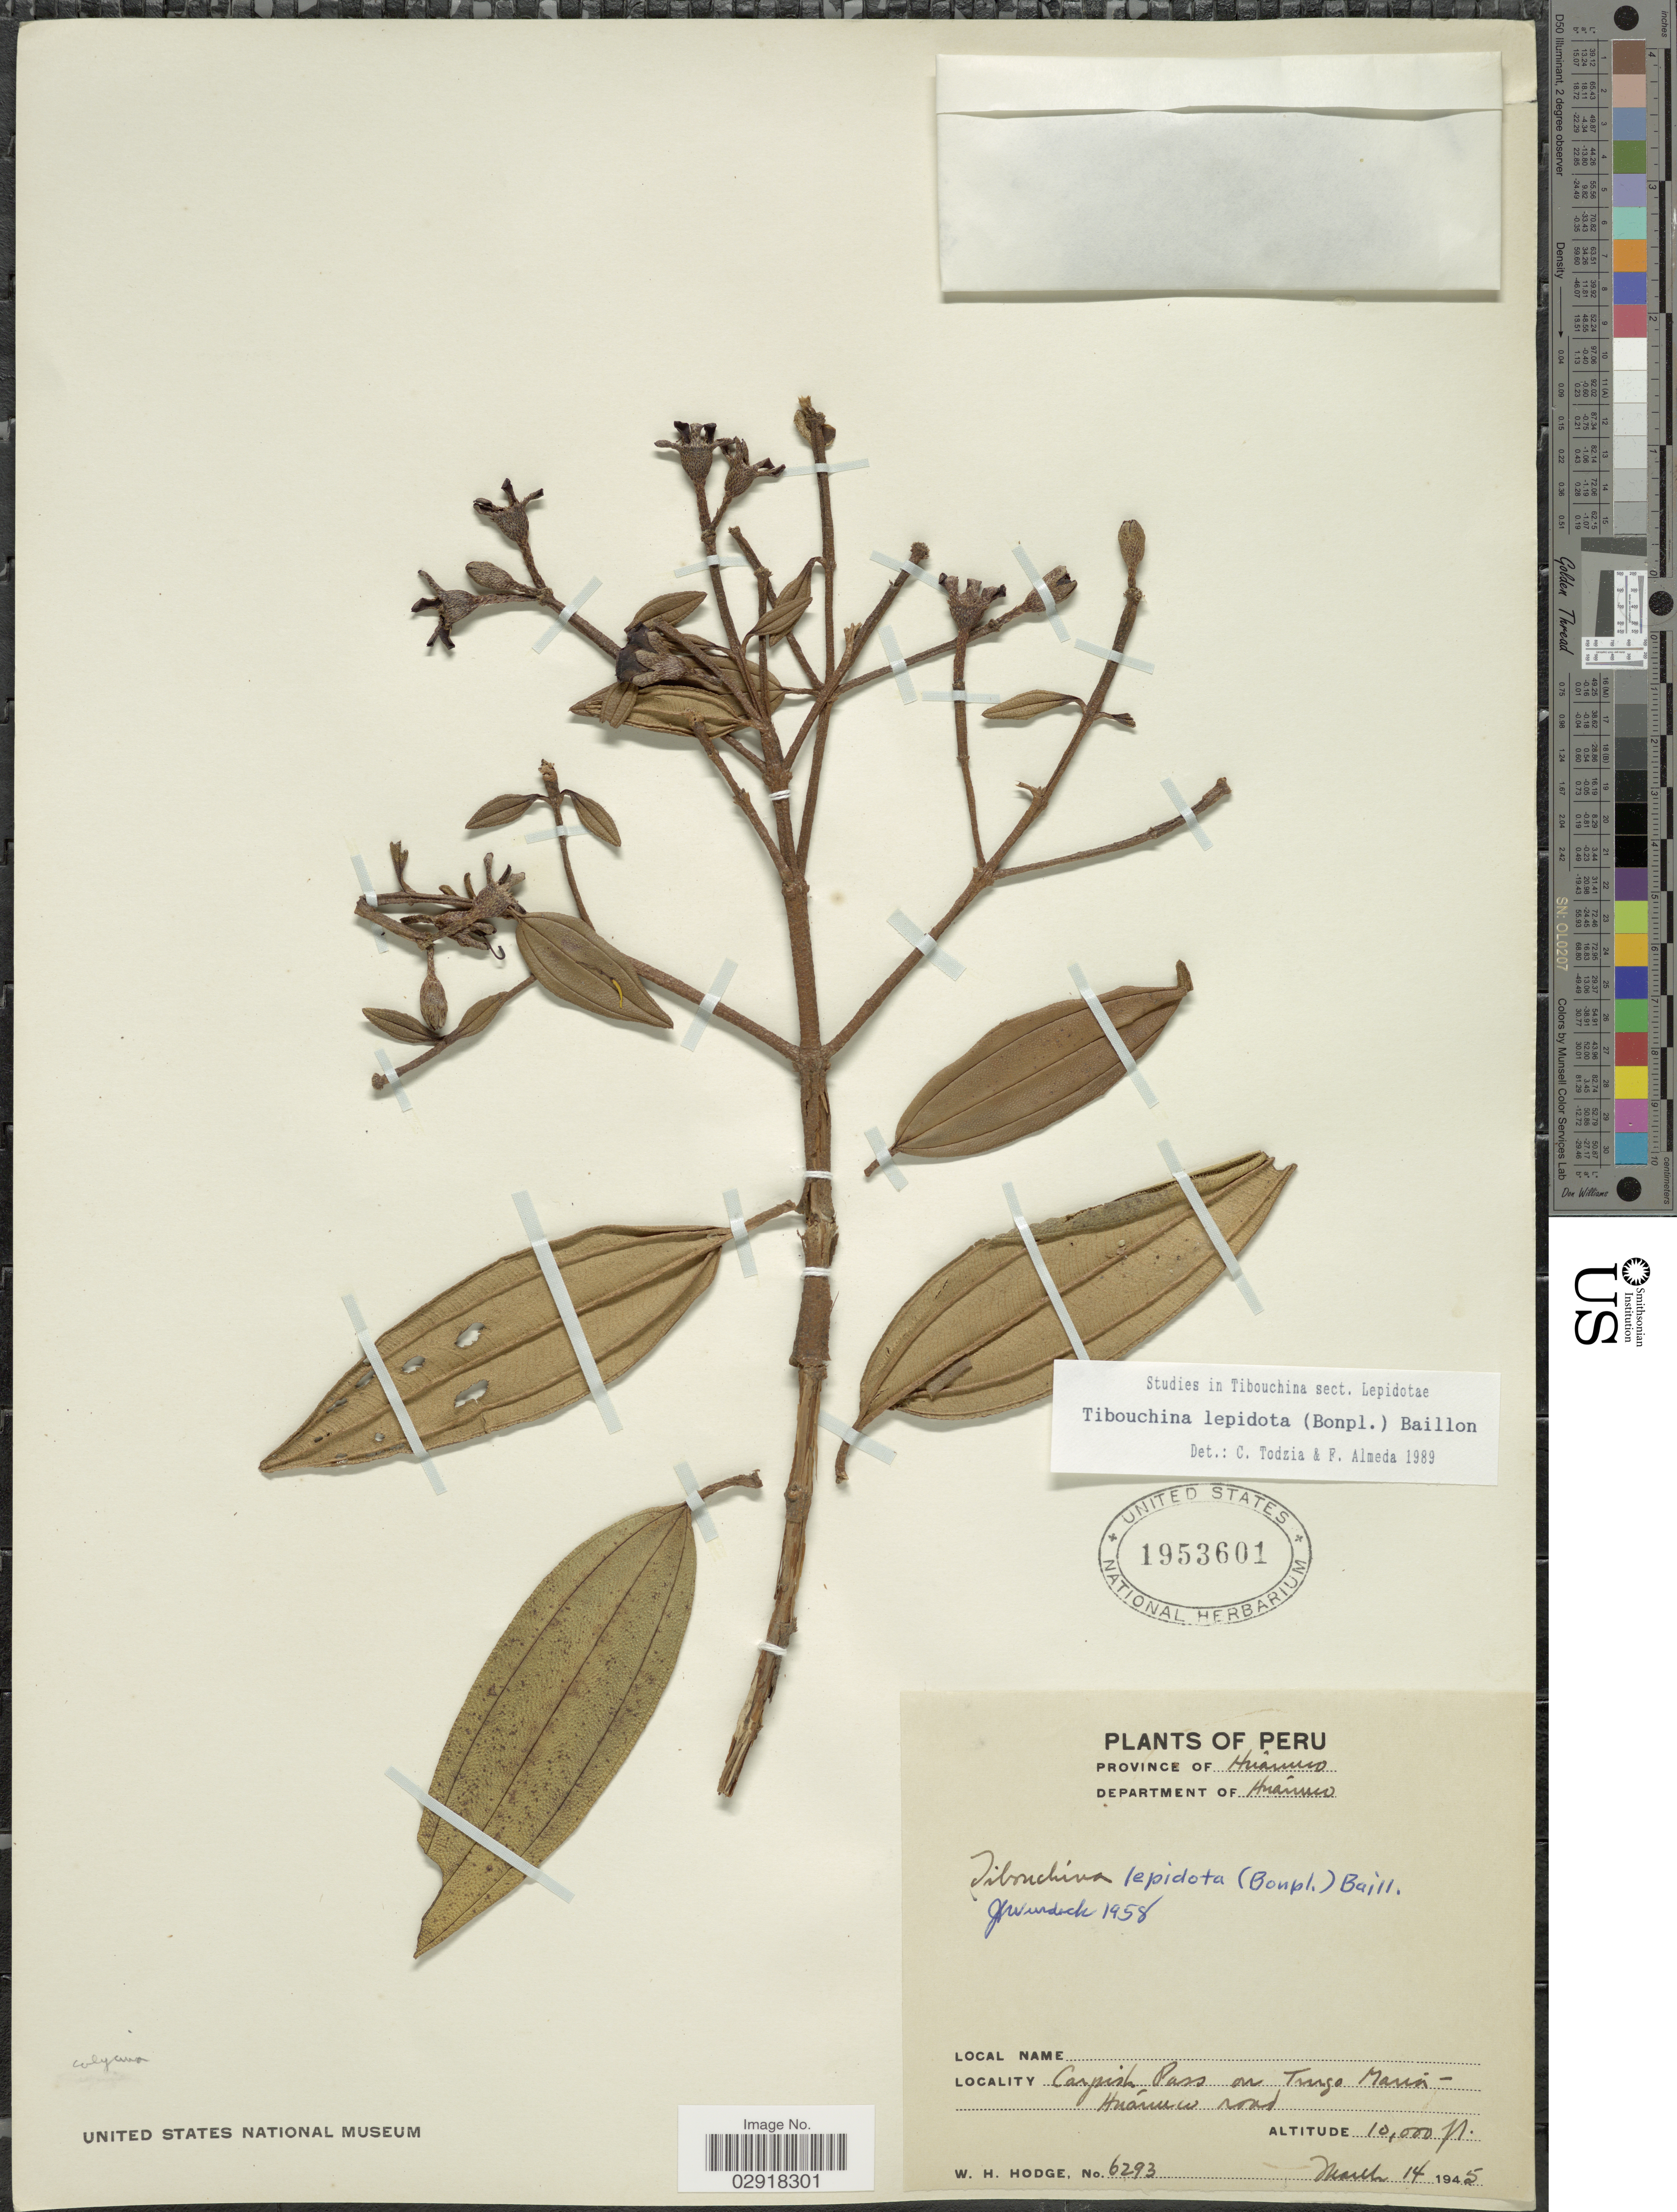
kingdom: Plantae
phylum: Tracheophyta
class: Magnoliopsida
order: Myrtales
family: Melastomataceae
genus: Andesanthus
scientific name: Andesanthus lepidotus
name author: (Humb. & Bonpl.) P.J.F. Guim. & Michelang.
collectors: W. Hodge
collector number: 6293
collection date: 1945-03-14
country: Peru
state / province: Huánuco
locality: Carpish Pass on Tingo María - Huánuco road, Department of Huánuco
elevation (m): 3048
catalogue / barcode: US 1953601